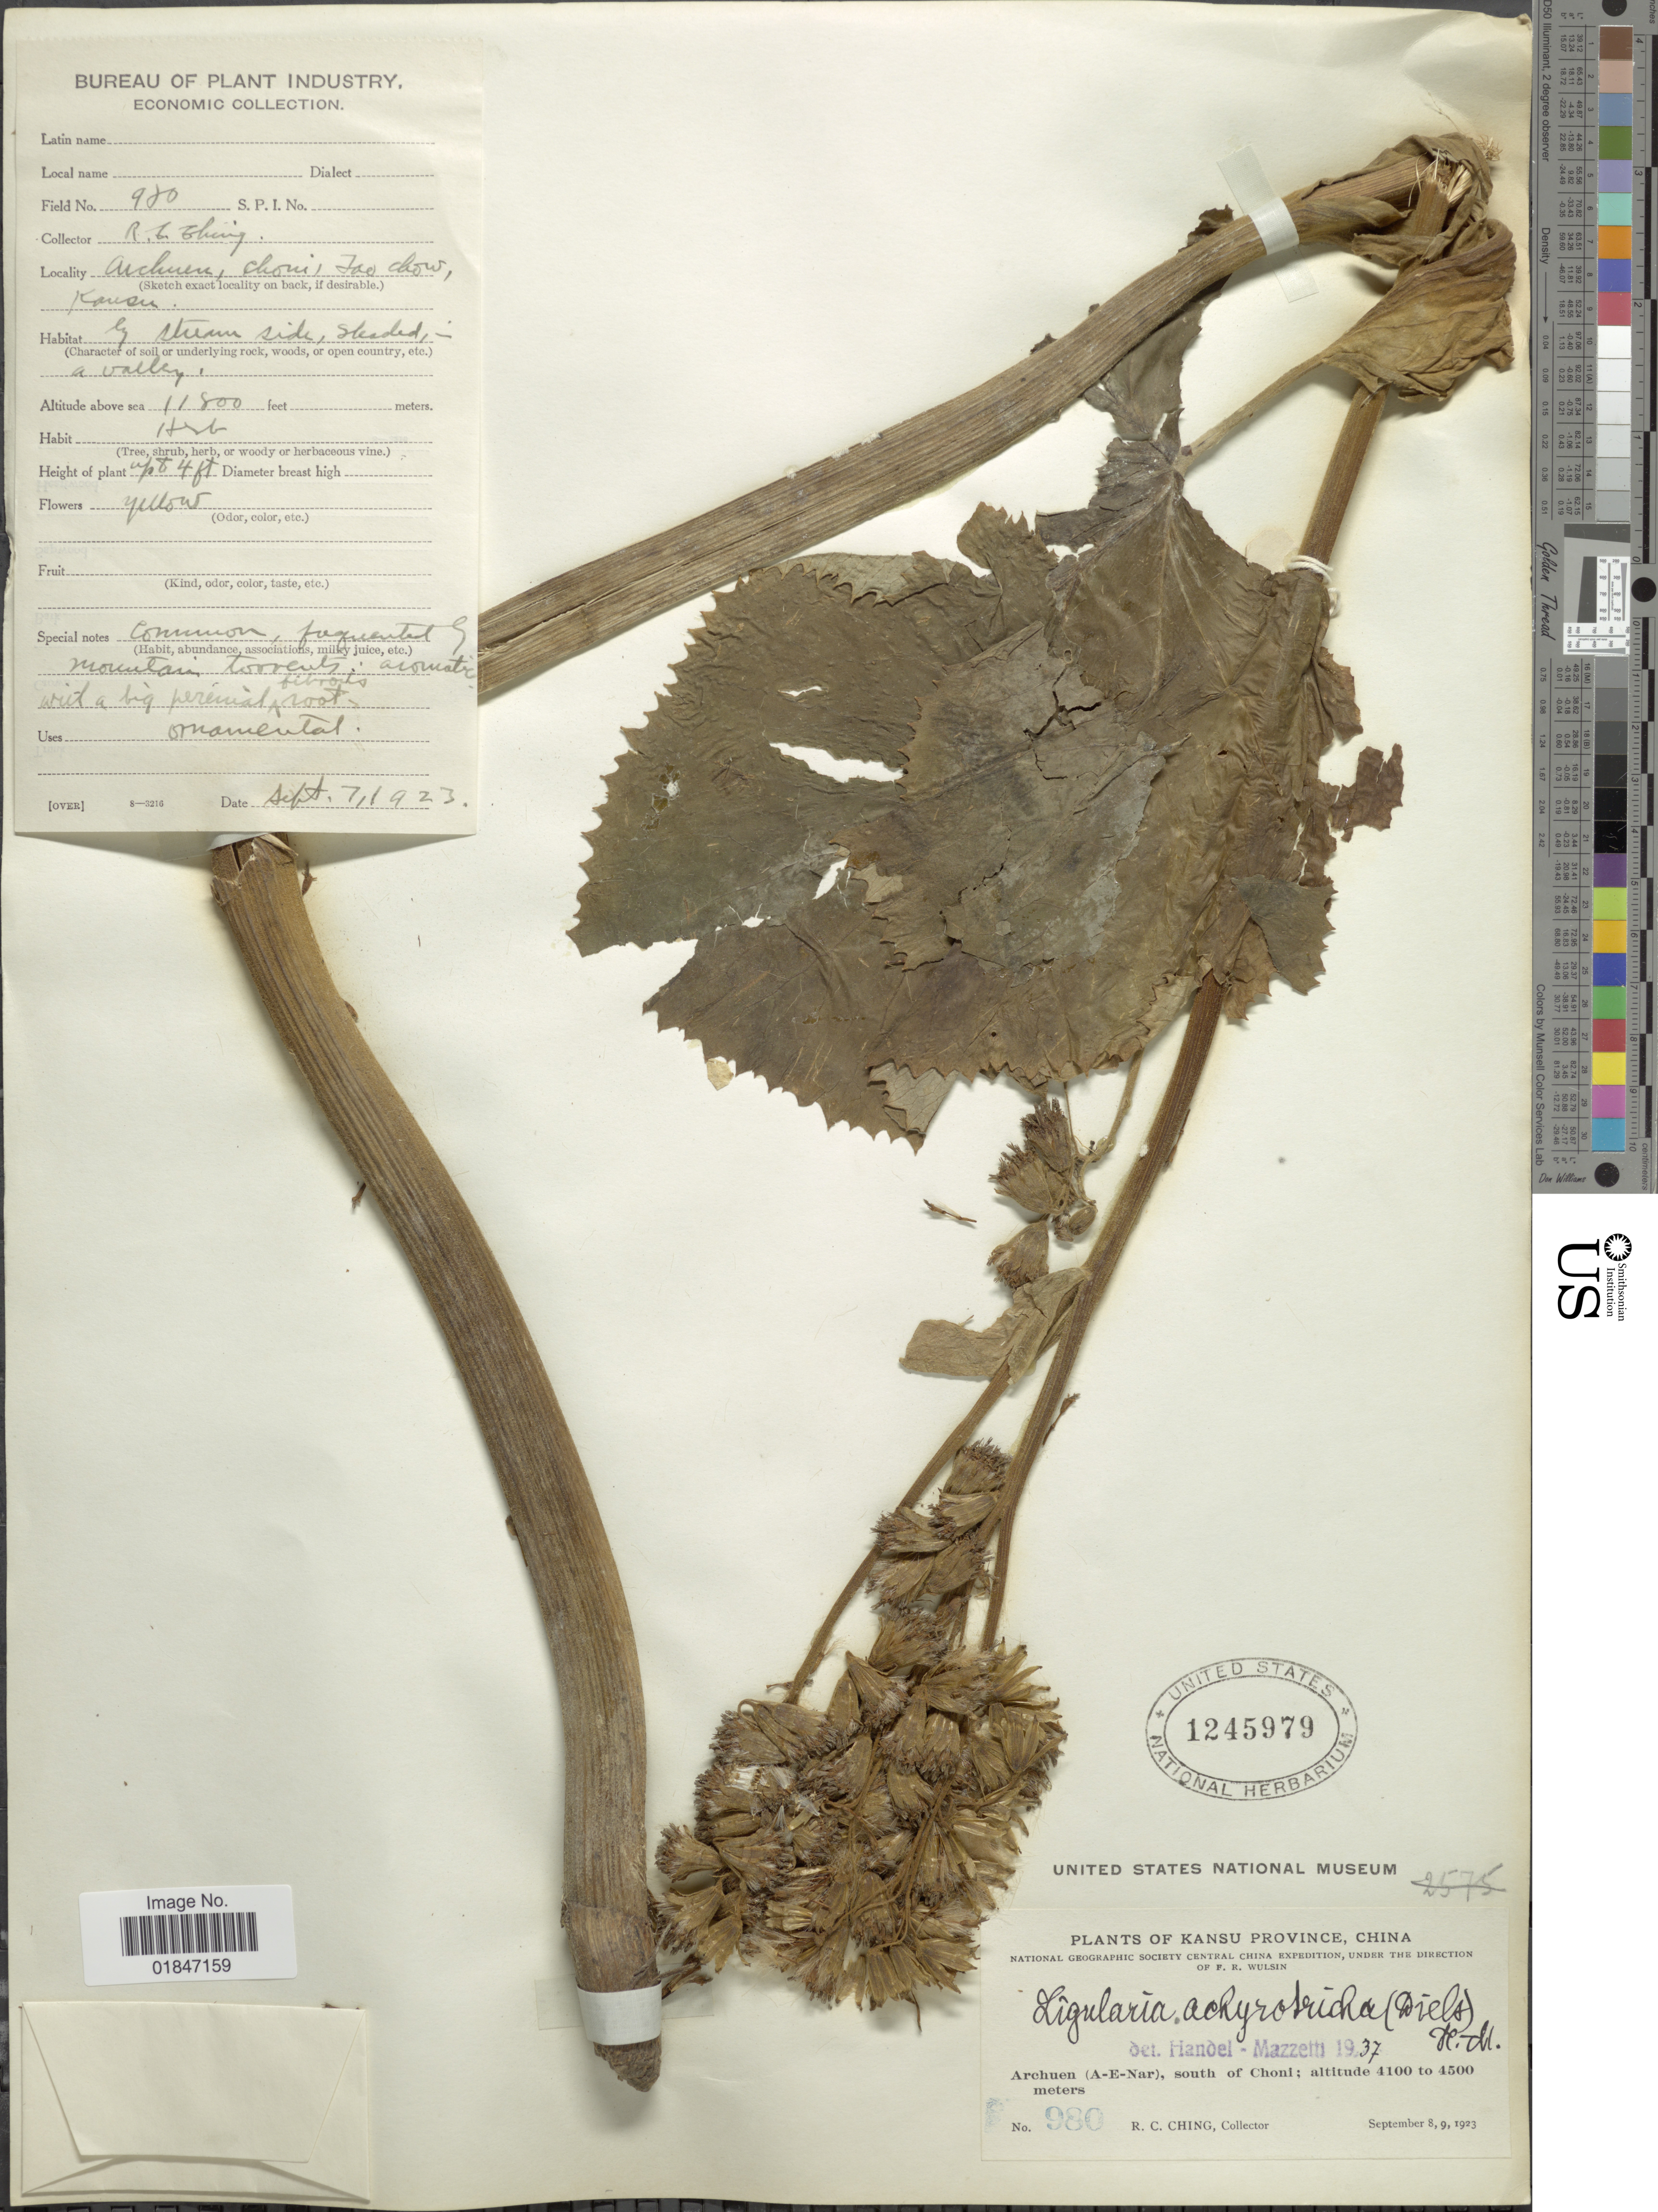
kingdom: Plantae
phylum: Tracheophyta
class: Magnoliopsida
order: Asterales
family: Asteraceae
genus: Ligularia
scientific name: Ligularia achyrotricha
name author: (Diels) Ling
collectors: R. C. Ching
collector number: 980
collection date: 1923-09-07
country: China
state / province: Gansu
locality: Kansu Province, China. Archuen ( A-E-Nar), south of Choni.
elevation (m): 3597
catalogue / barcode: US 1245979